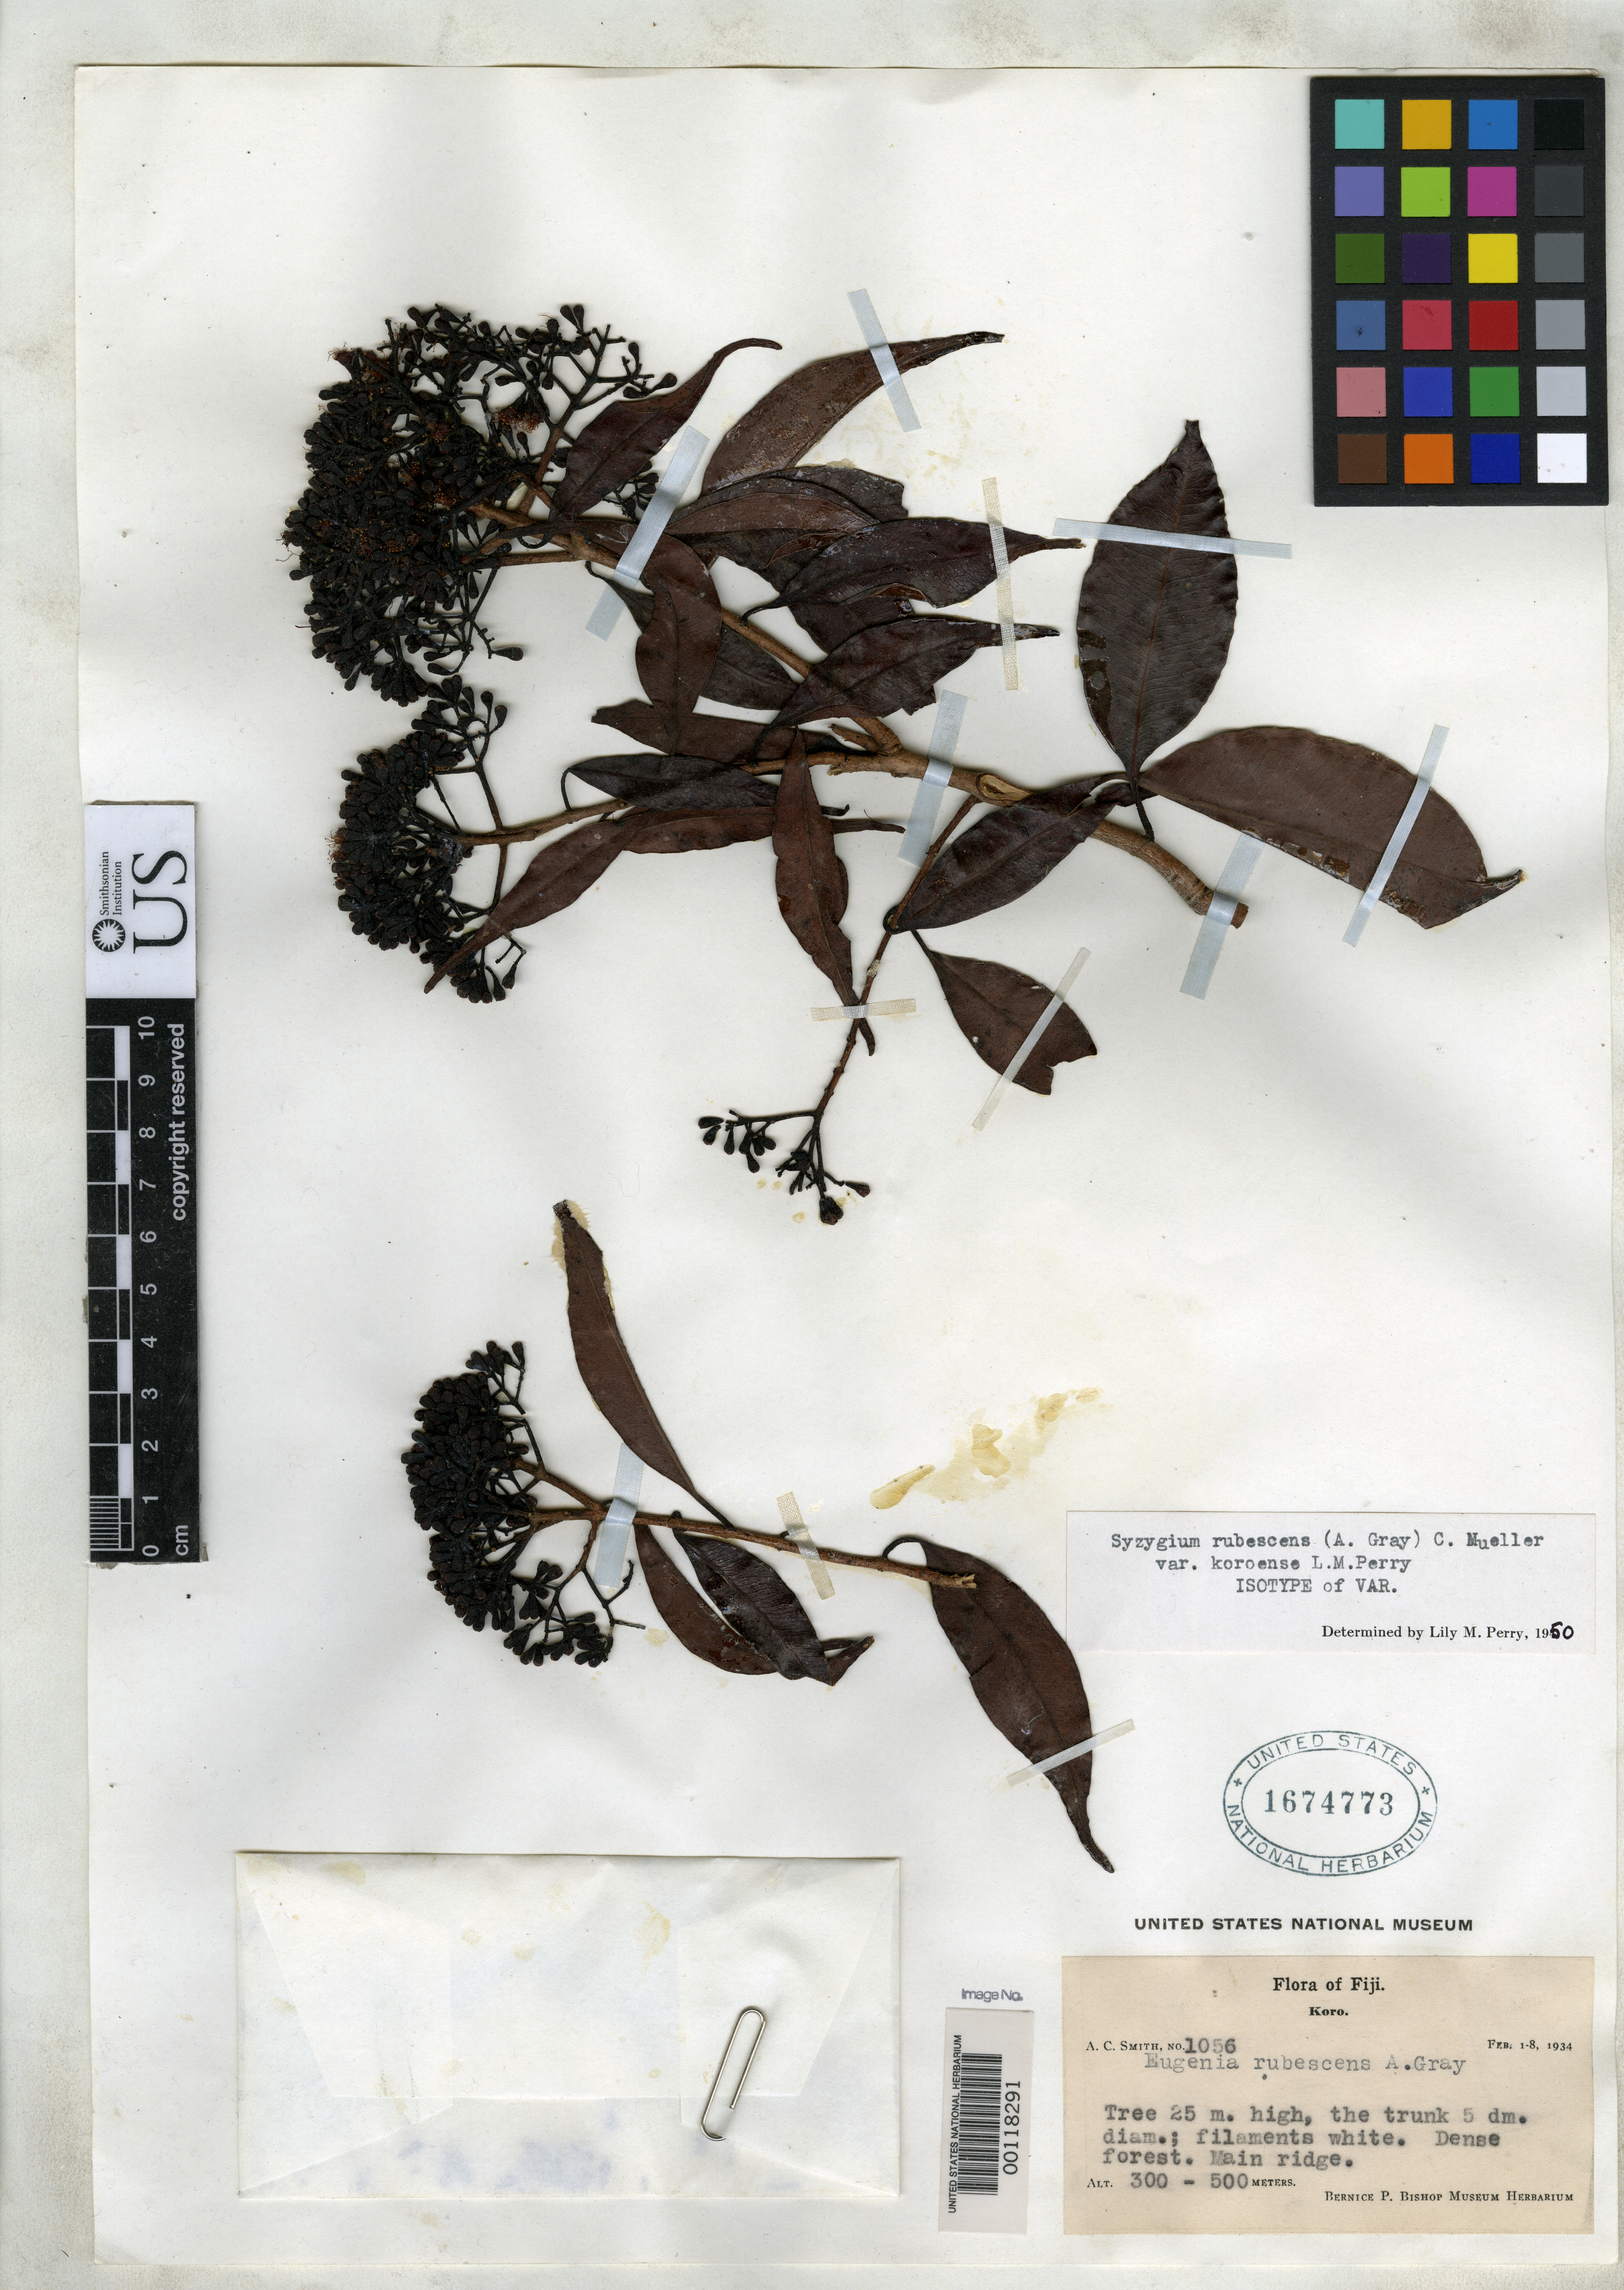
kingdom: Plantae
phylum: Tracheophyta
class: Magnoliopsida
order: Myrtales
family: Myrtaceae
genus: Syzygium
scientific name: Syzygium rubescens var. koroense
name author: L.M. Perry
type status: Isotype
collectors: A. C. Smith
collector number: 1056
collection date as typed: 01 Feb 1934 to 08 Feb 1934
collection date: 1934-02-01/1934-02-08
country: Fiji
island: Koro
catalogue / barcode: US 1674773